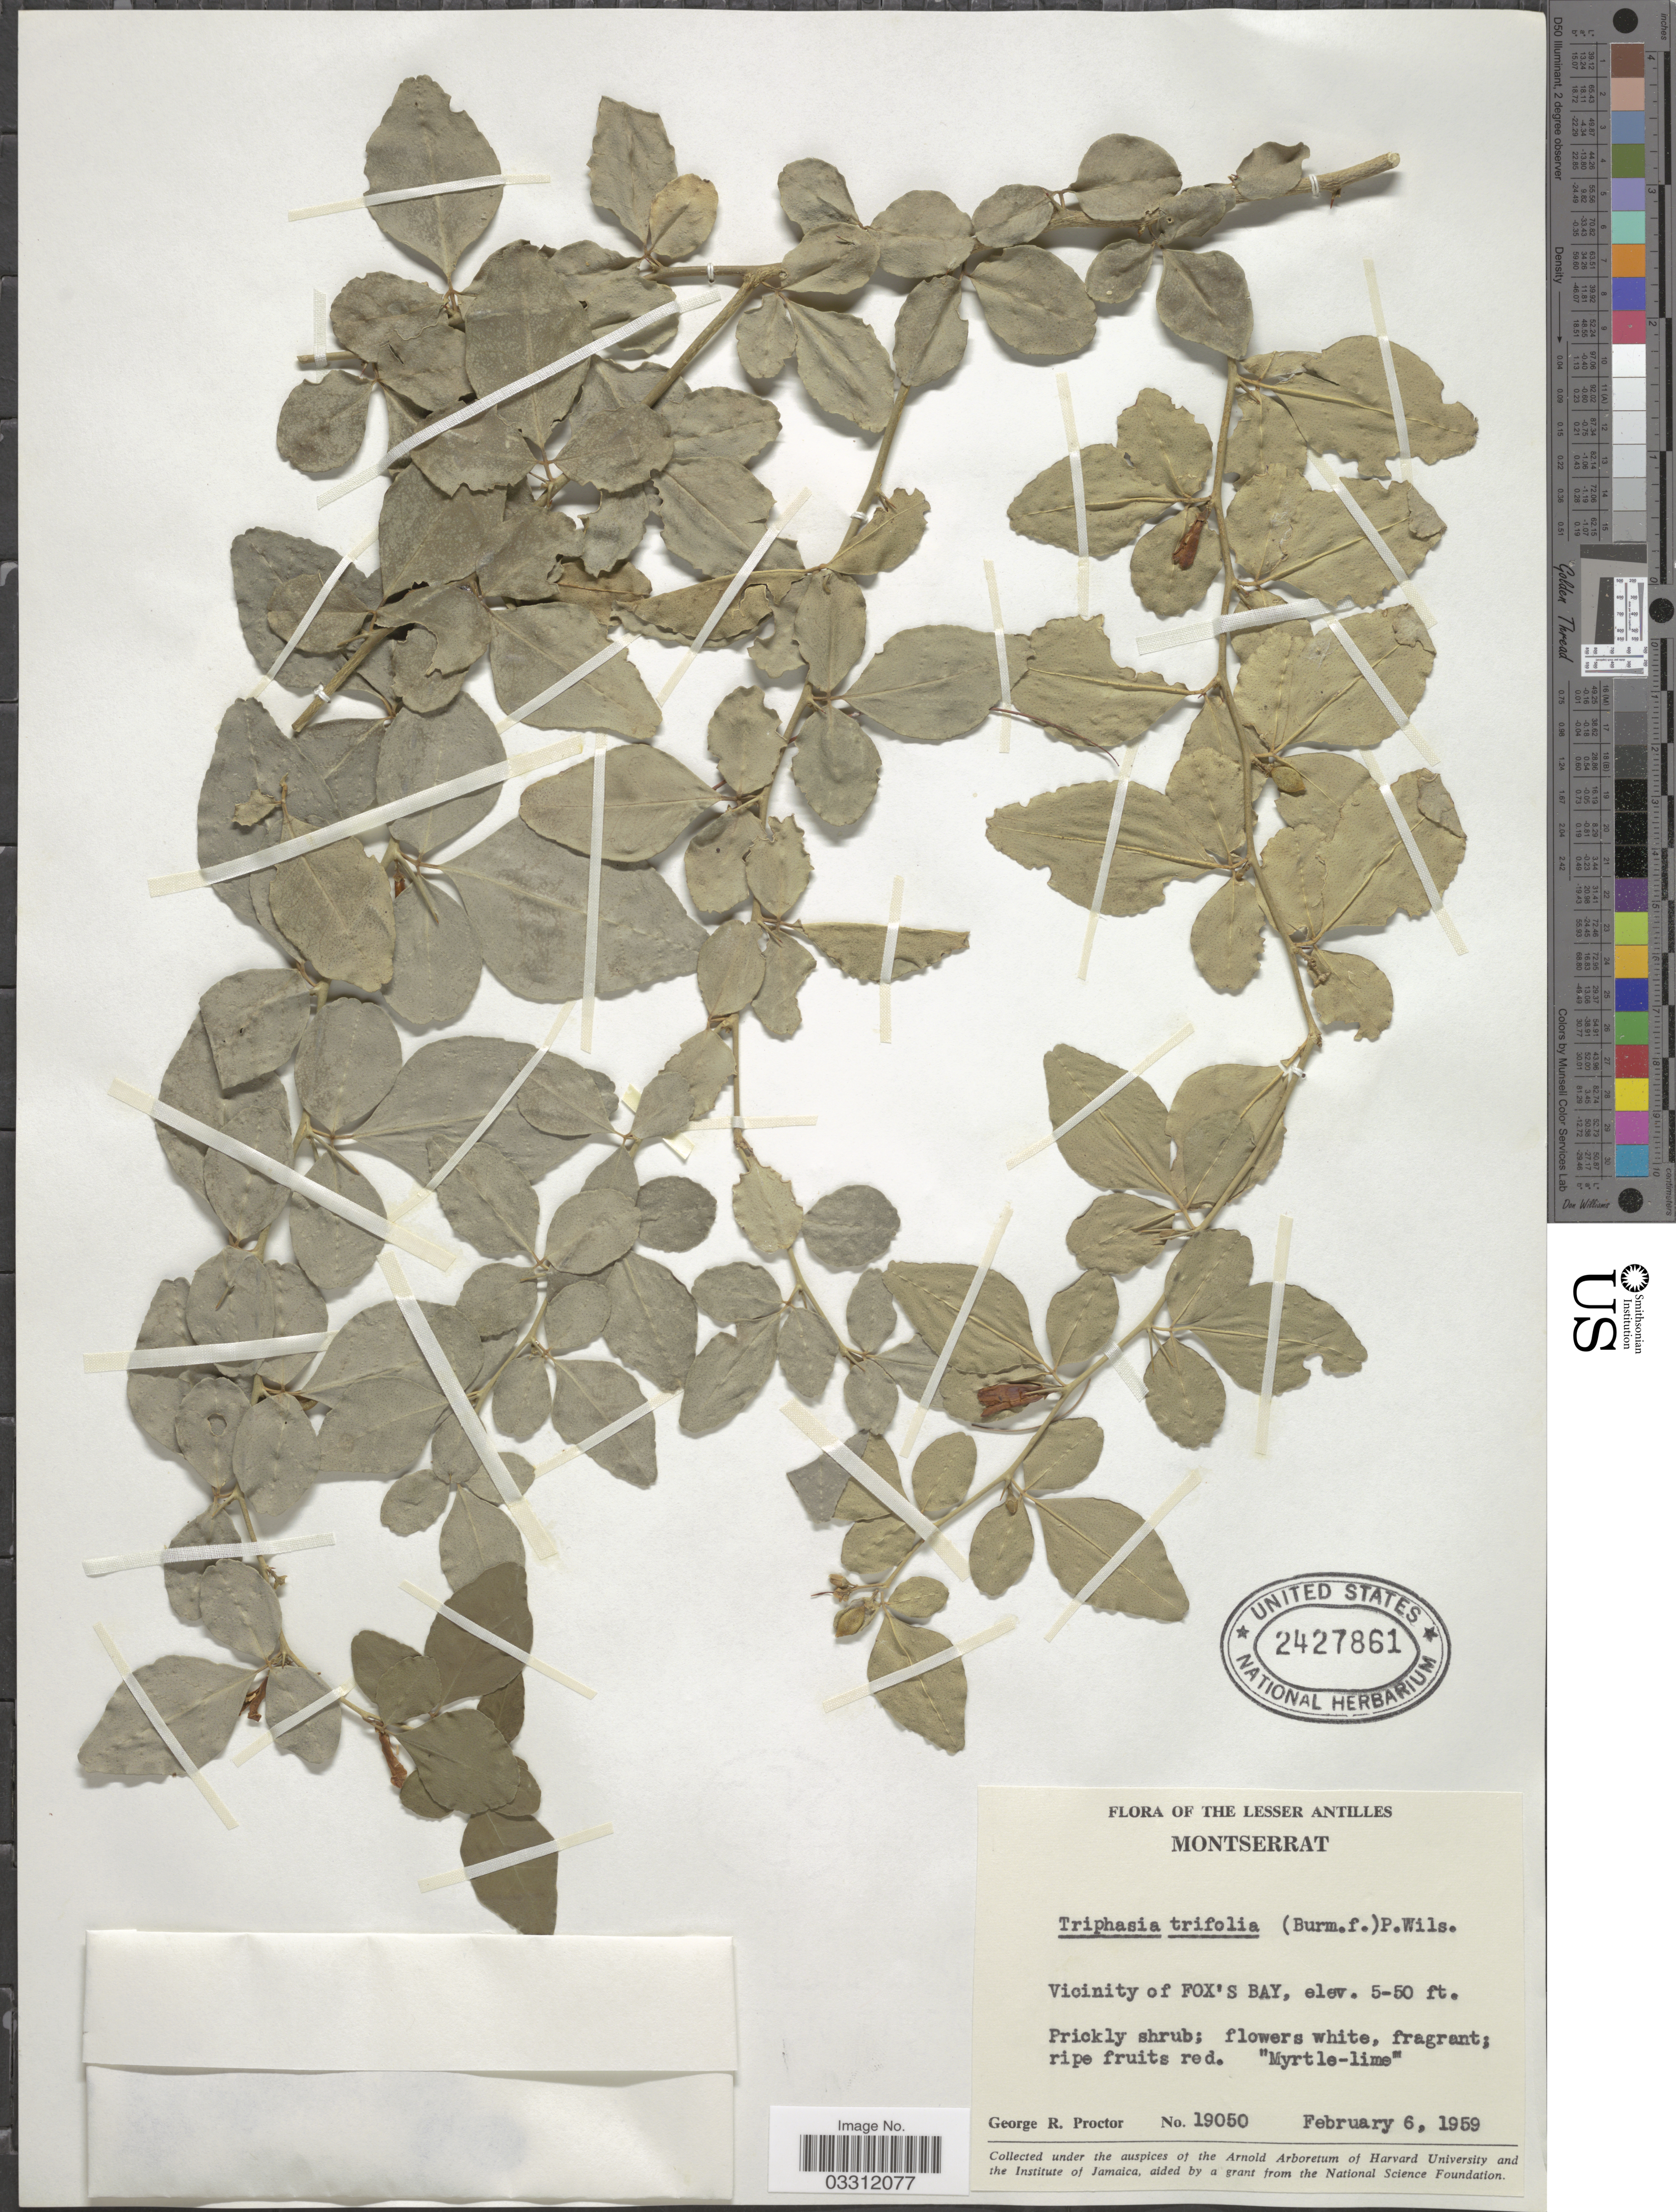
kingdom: Plantae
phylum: Tracheophyta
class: Magnoliopsida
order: Sapindales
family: Rutaceae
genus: Triphasia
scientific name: Triphasia trifoliata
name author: DC.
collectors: G. Proctor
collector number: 19050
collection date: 1959-02-06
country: Montserrat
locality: The Lesser Antilles, Vicinity of Fox's Bay.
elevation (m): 2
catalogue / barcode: US 2427861